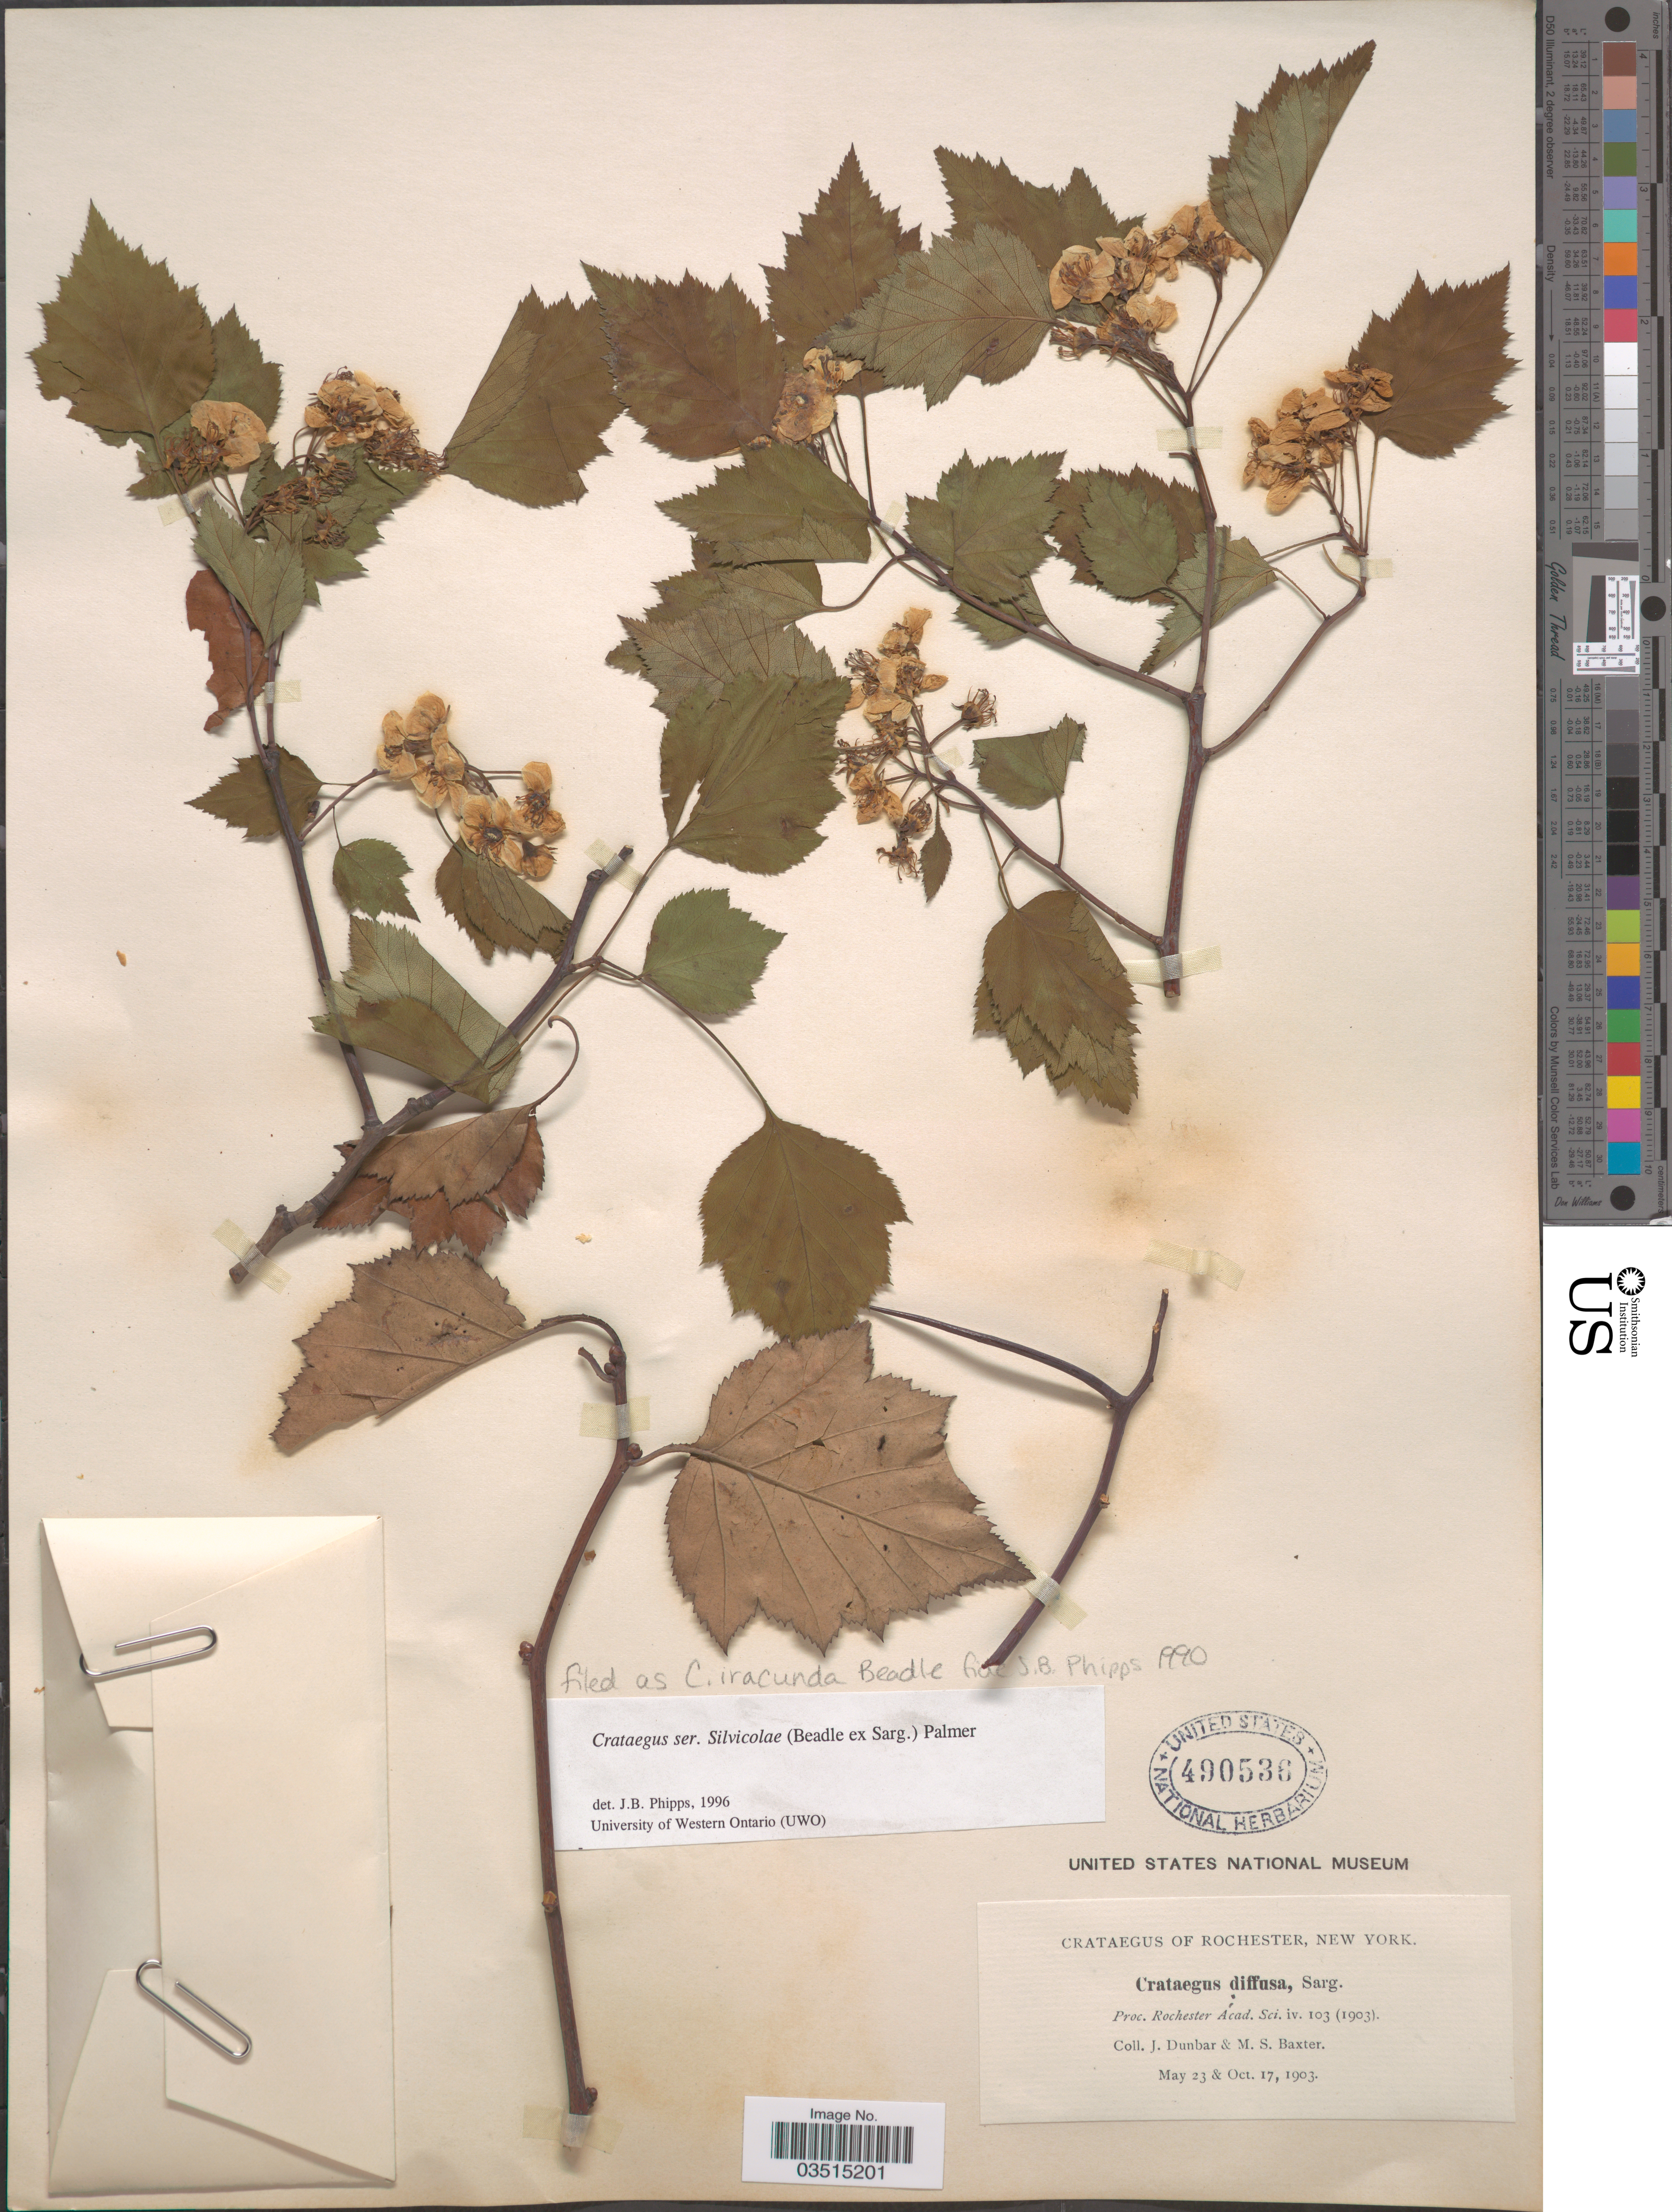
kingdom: Plantae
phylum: Tracheophyta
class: Magnoliopsida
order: Rosales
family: Rosaceae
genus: Crataegus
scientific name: Crataegus iracunda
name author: Beadle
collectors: J. Dunbar & M. Baxter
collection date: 1903-05-23/1903-10-17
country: United States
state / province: New York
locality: Rochester.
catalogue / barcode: US 490536